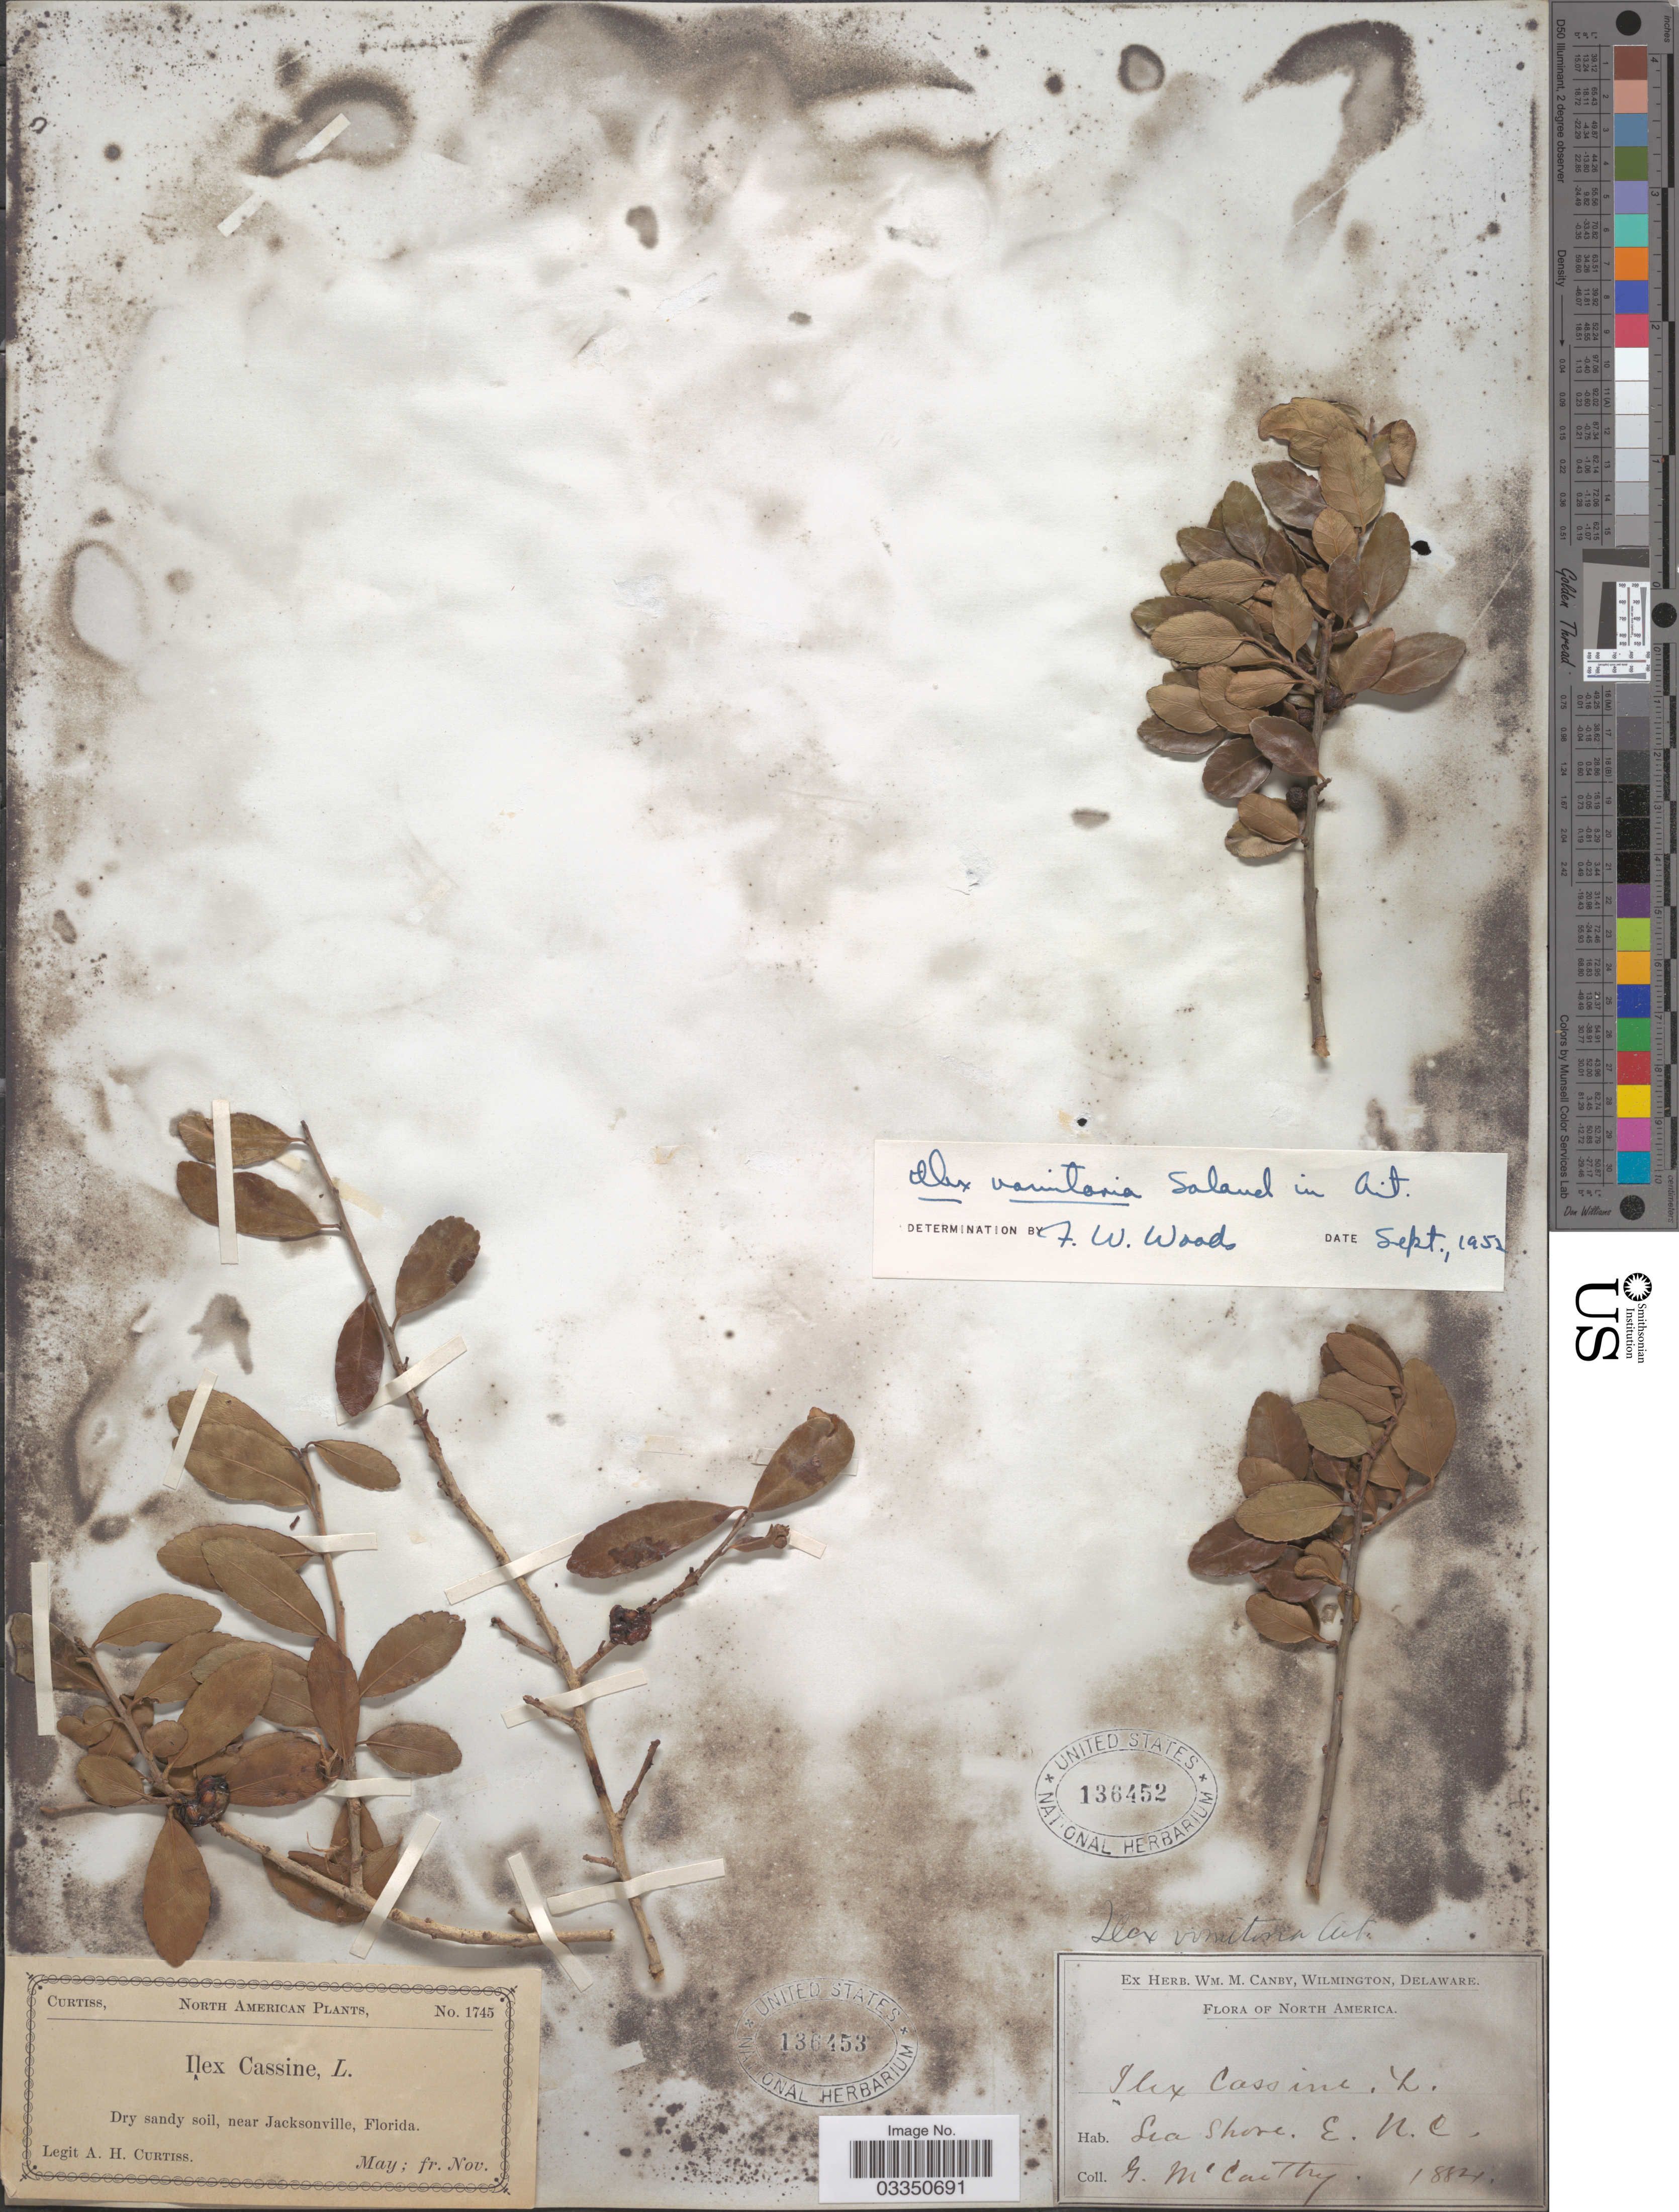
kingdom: Plantae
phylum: Tracheophyta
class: Magnoliopsida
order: Aquifoliales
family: Aquifoliaceae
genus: Ilex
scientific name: Ilex vomitoria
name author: Aiton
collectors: A. H. Curtiss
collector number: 1745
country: United States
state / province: Florida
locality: Near Jacksonville.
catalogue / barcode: US 136453-2